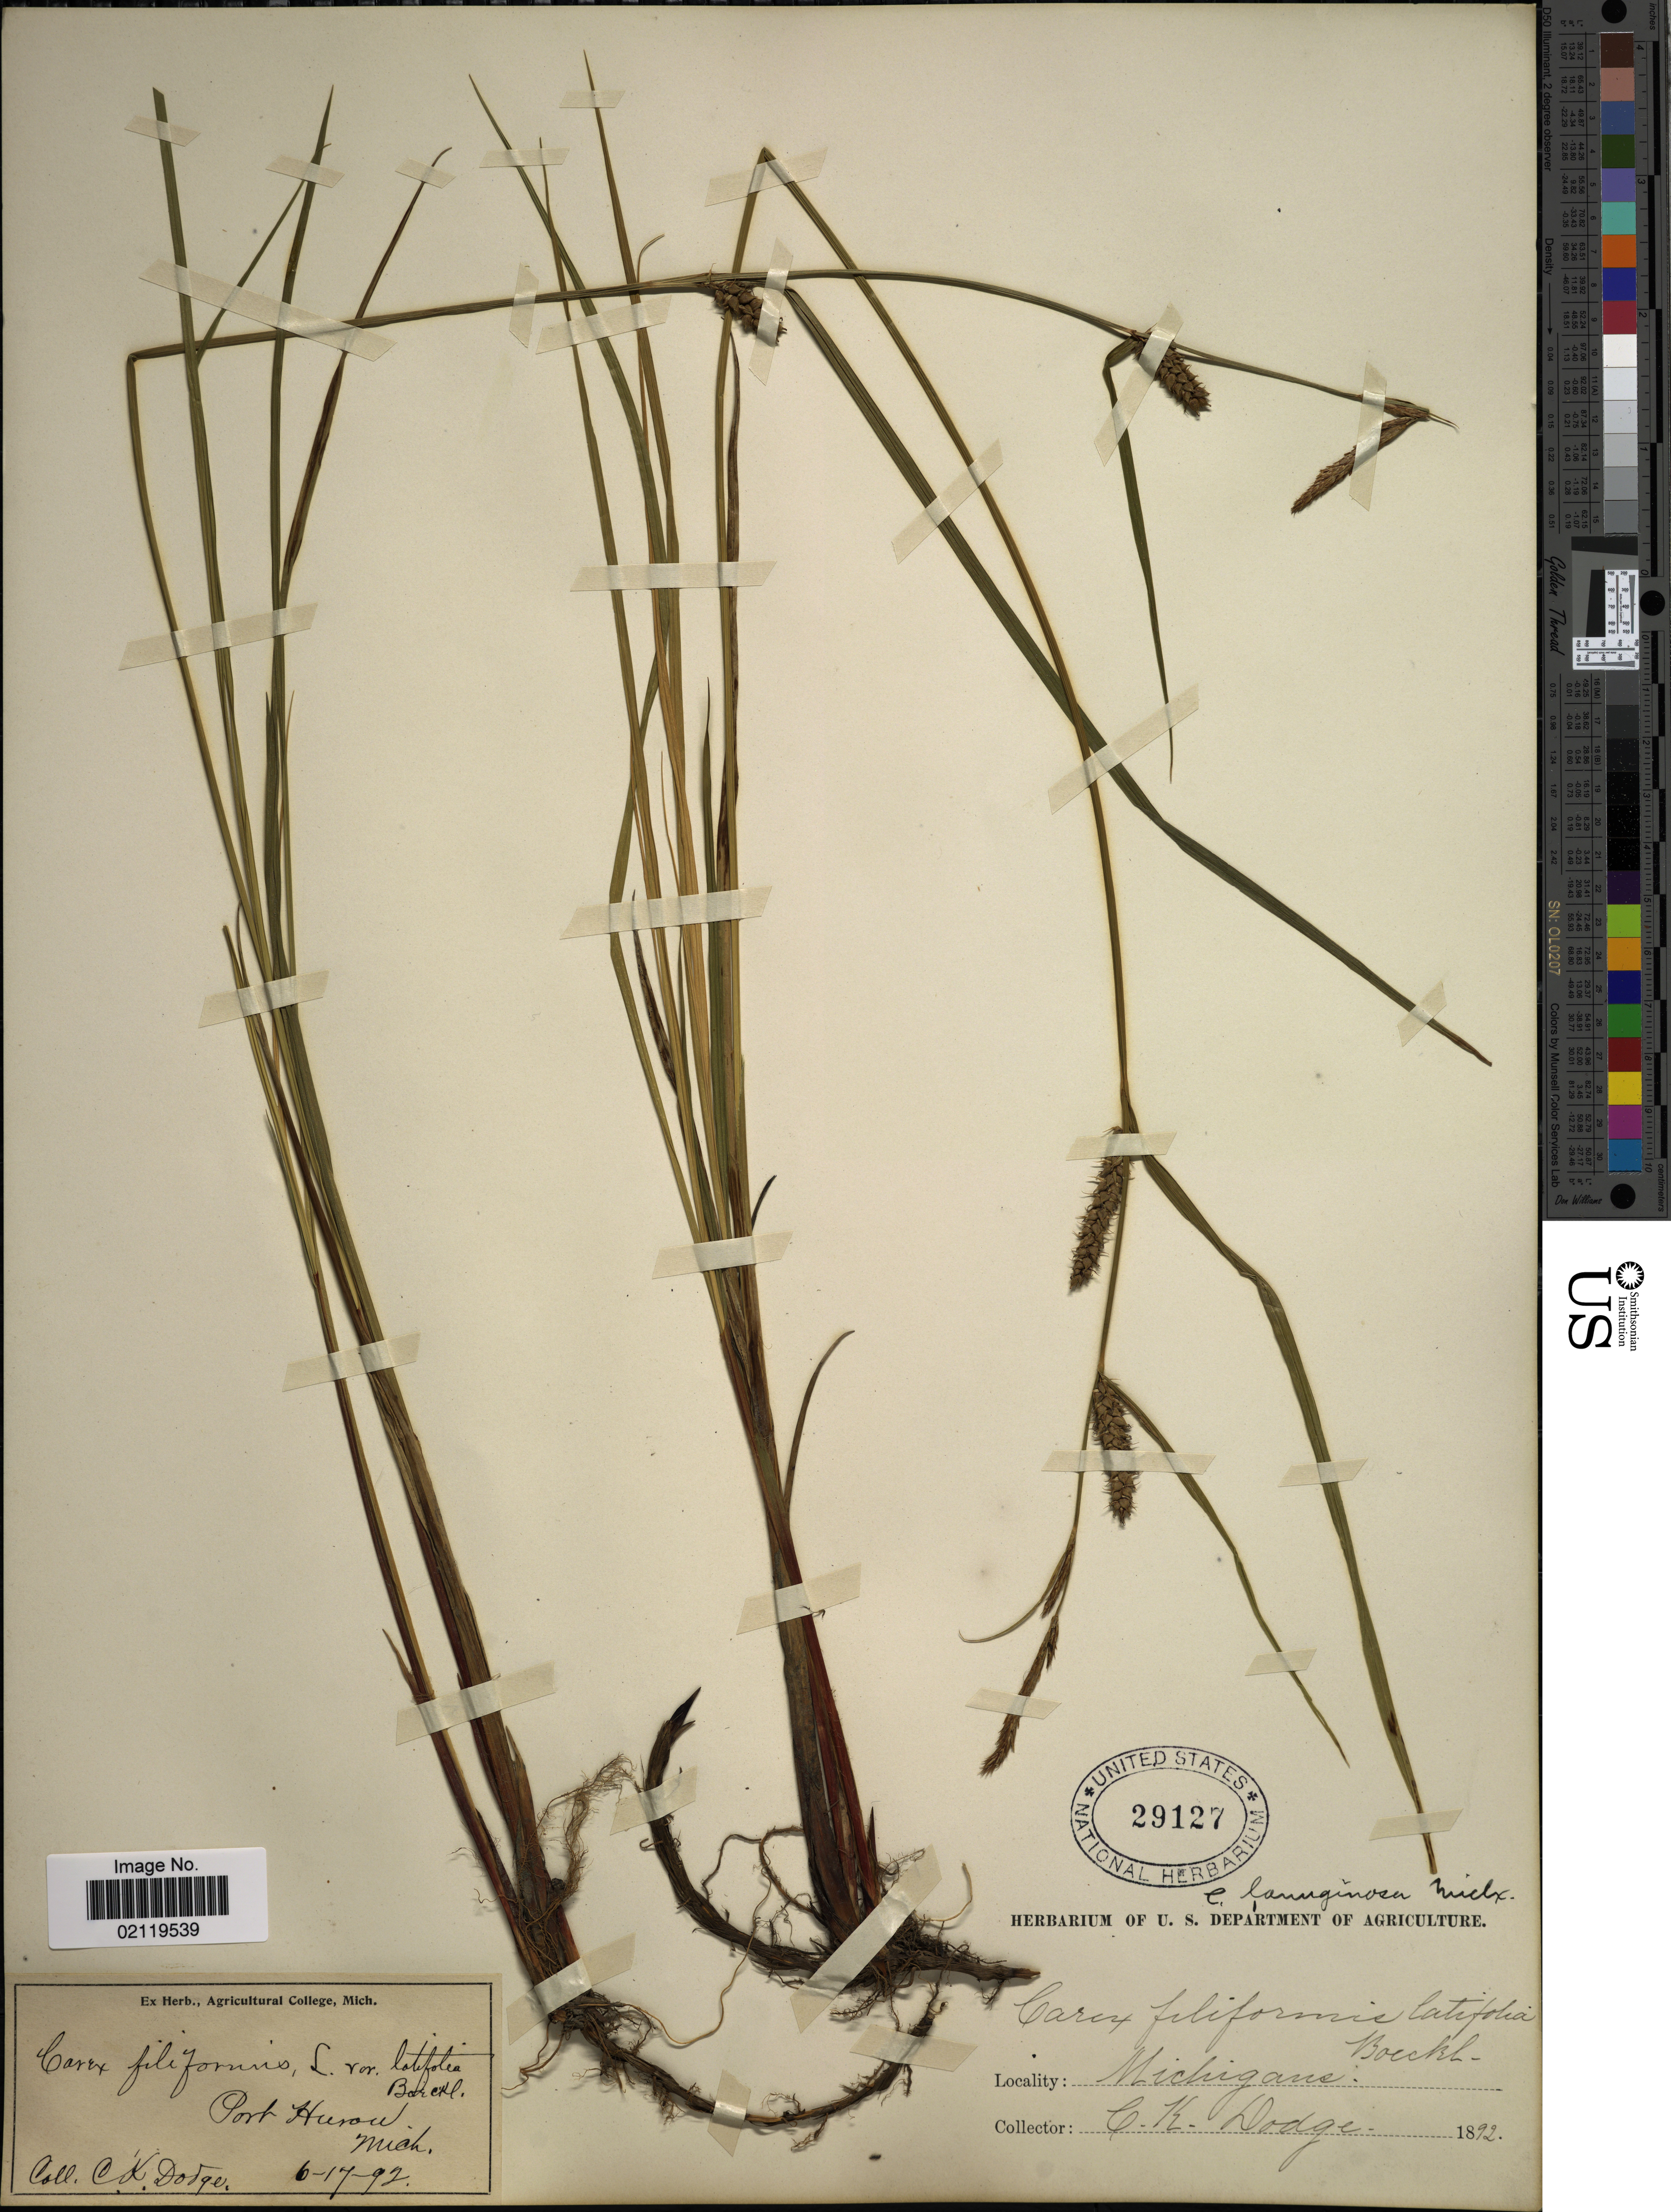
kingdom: Plantae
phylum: Tracheophyta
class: Liliopsida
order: Poales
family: Cyperaceae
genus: Carex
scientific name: Carex pellita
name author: Muhl. ex Willd.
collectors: C. Dodge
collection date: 1892-06-17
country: United States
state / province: Michigan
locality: Port Huron, Mich.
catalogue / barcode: US 29127